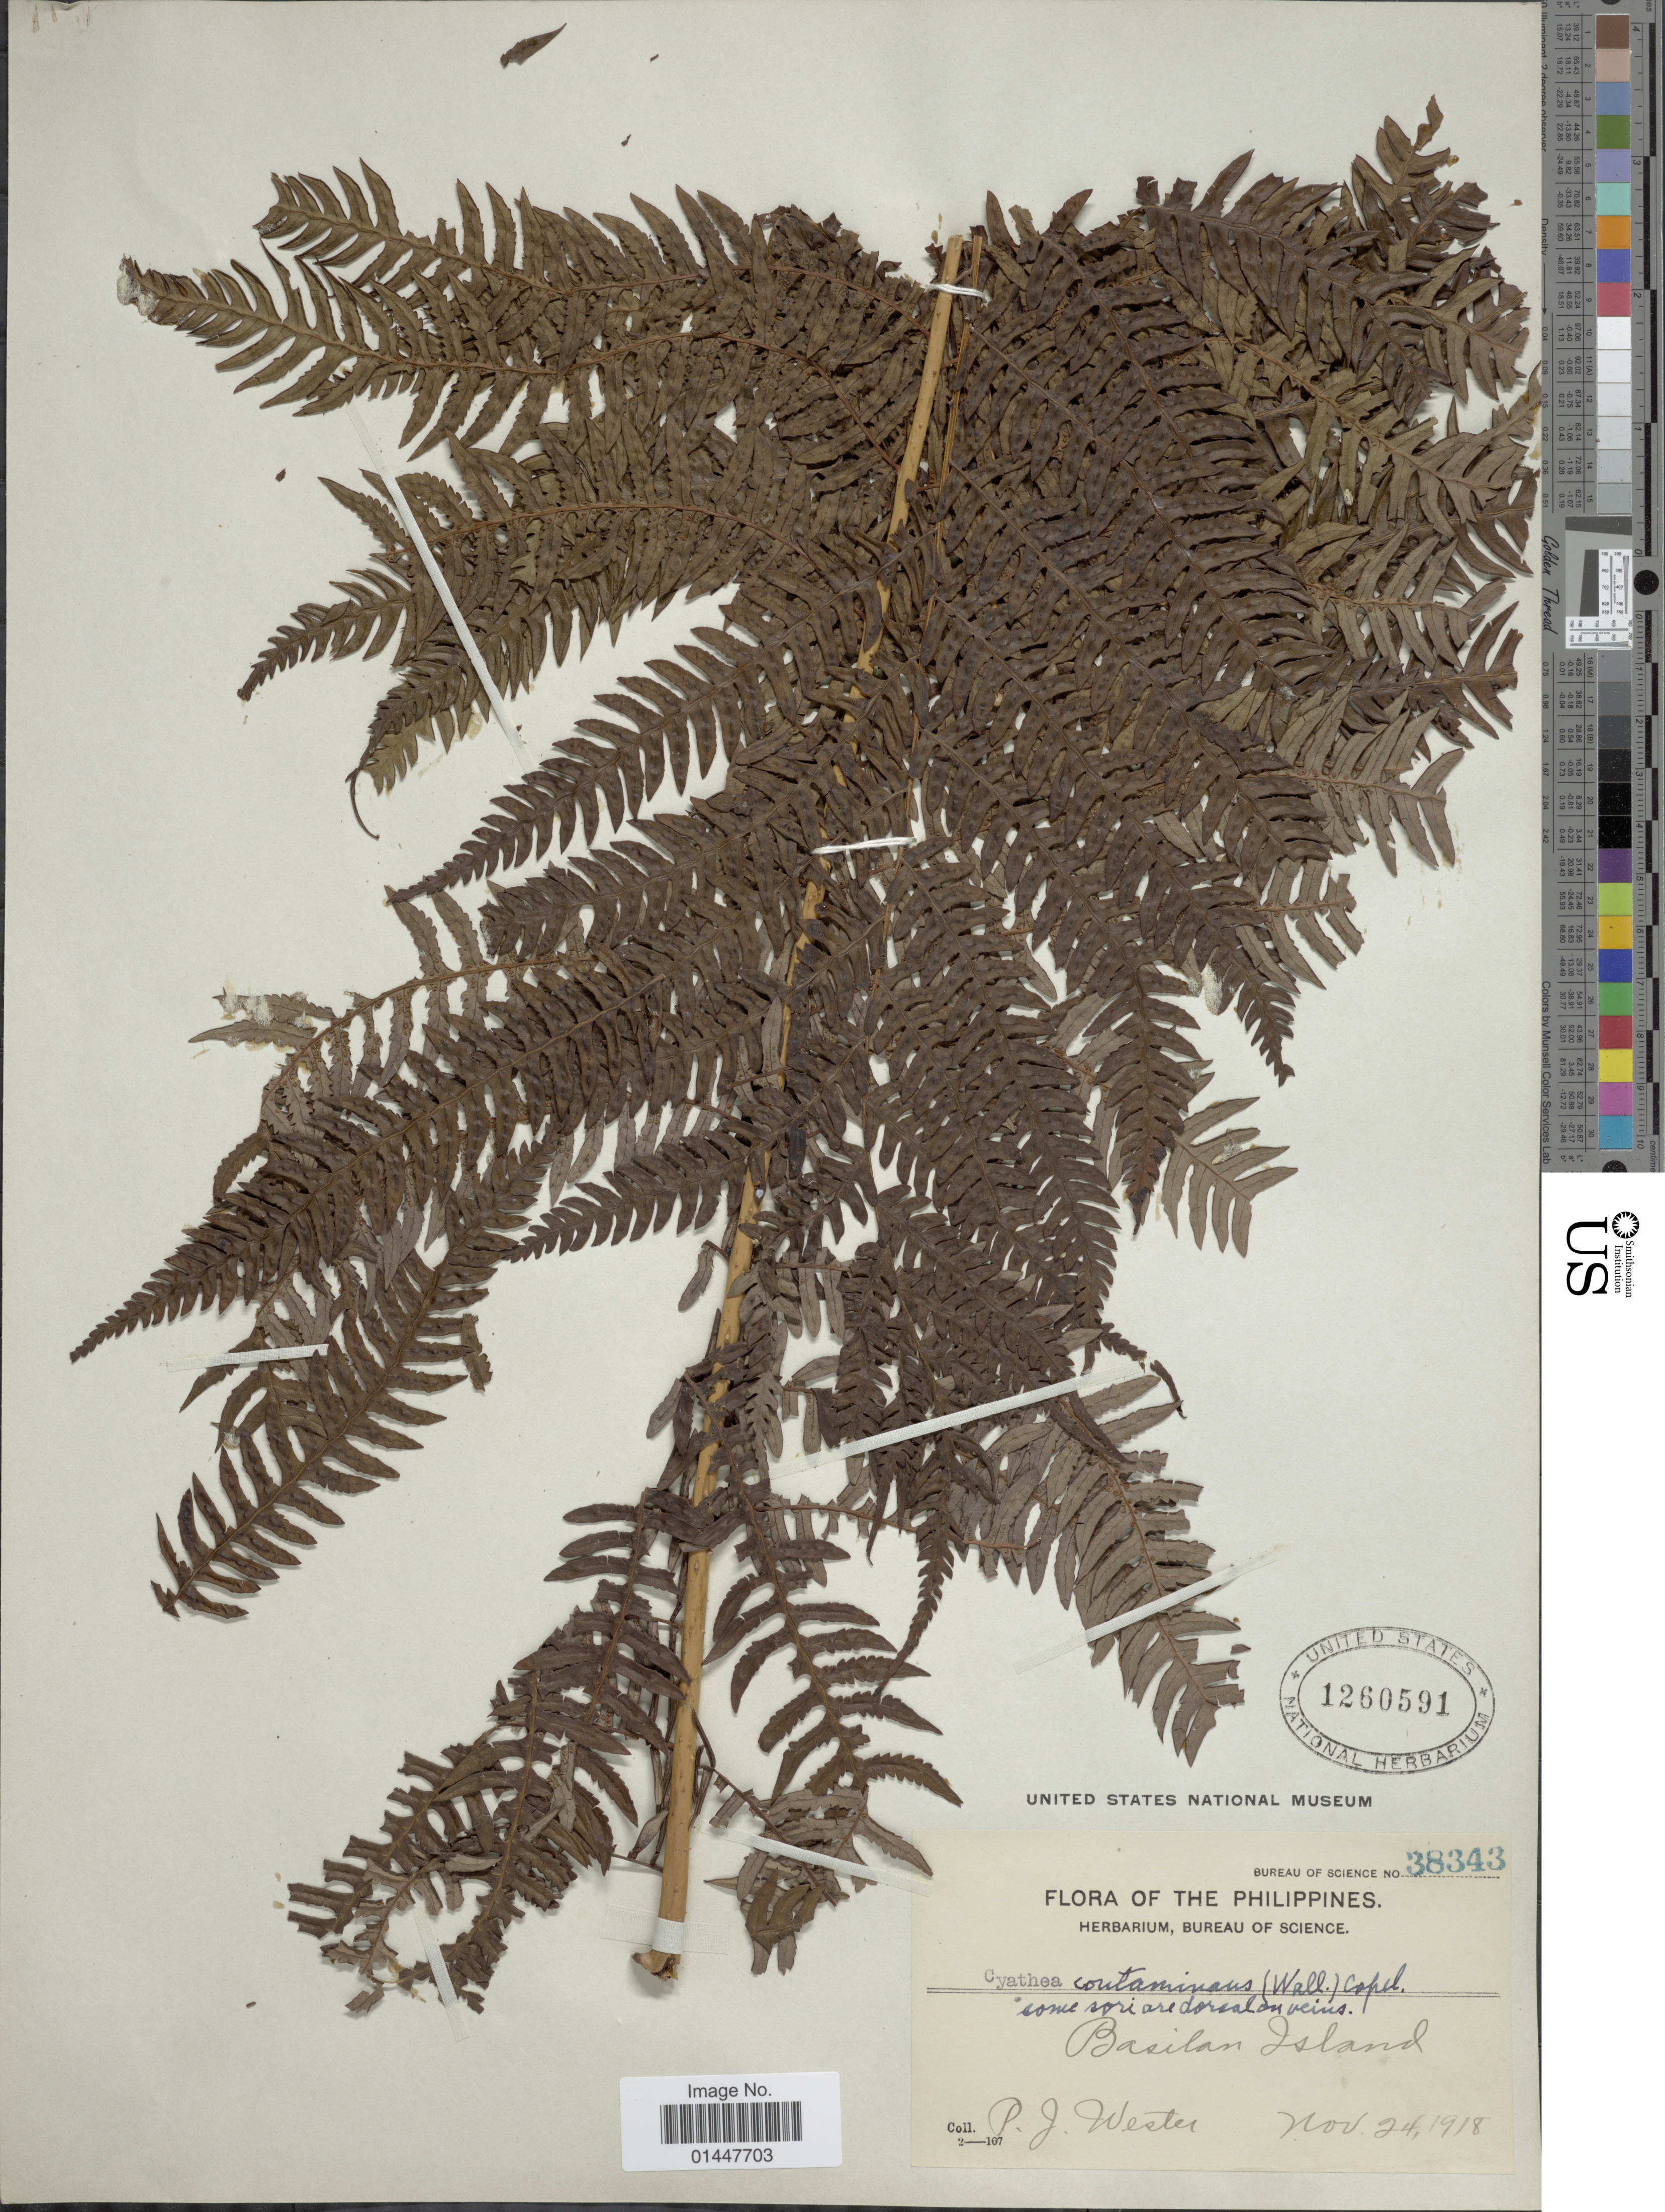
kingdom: Plantae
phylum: Tracheophyta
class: Polypodiopsida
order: Cyatheales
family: Cyatheaceae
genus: Sphaeropteris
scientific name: Sphaeropteris glauca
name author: (Blume) R.M. Tryon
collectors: P. J. Wester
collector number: Bureau of Science 38343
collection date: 1918-11-24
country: Philippines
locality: Basilian Island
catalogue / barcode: US 1260591